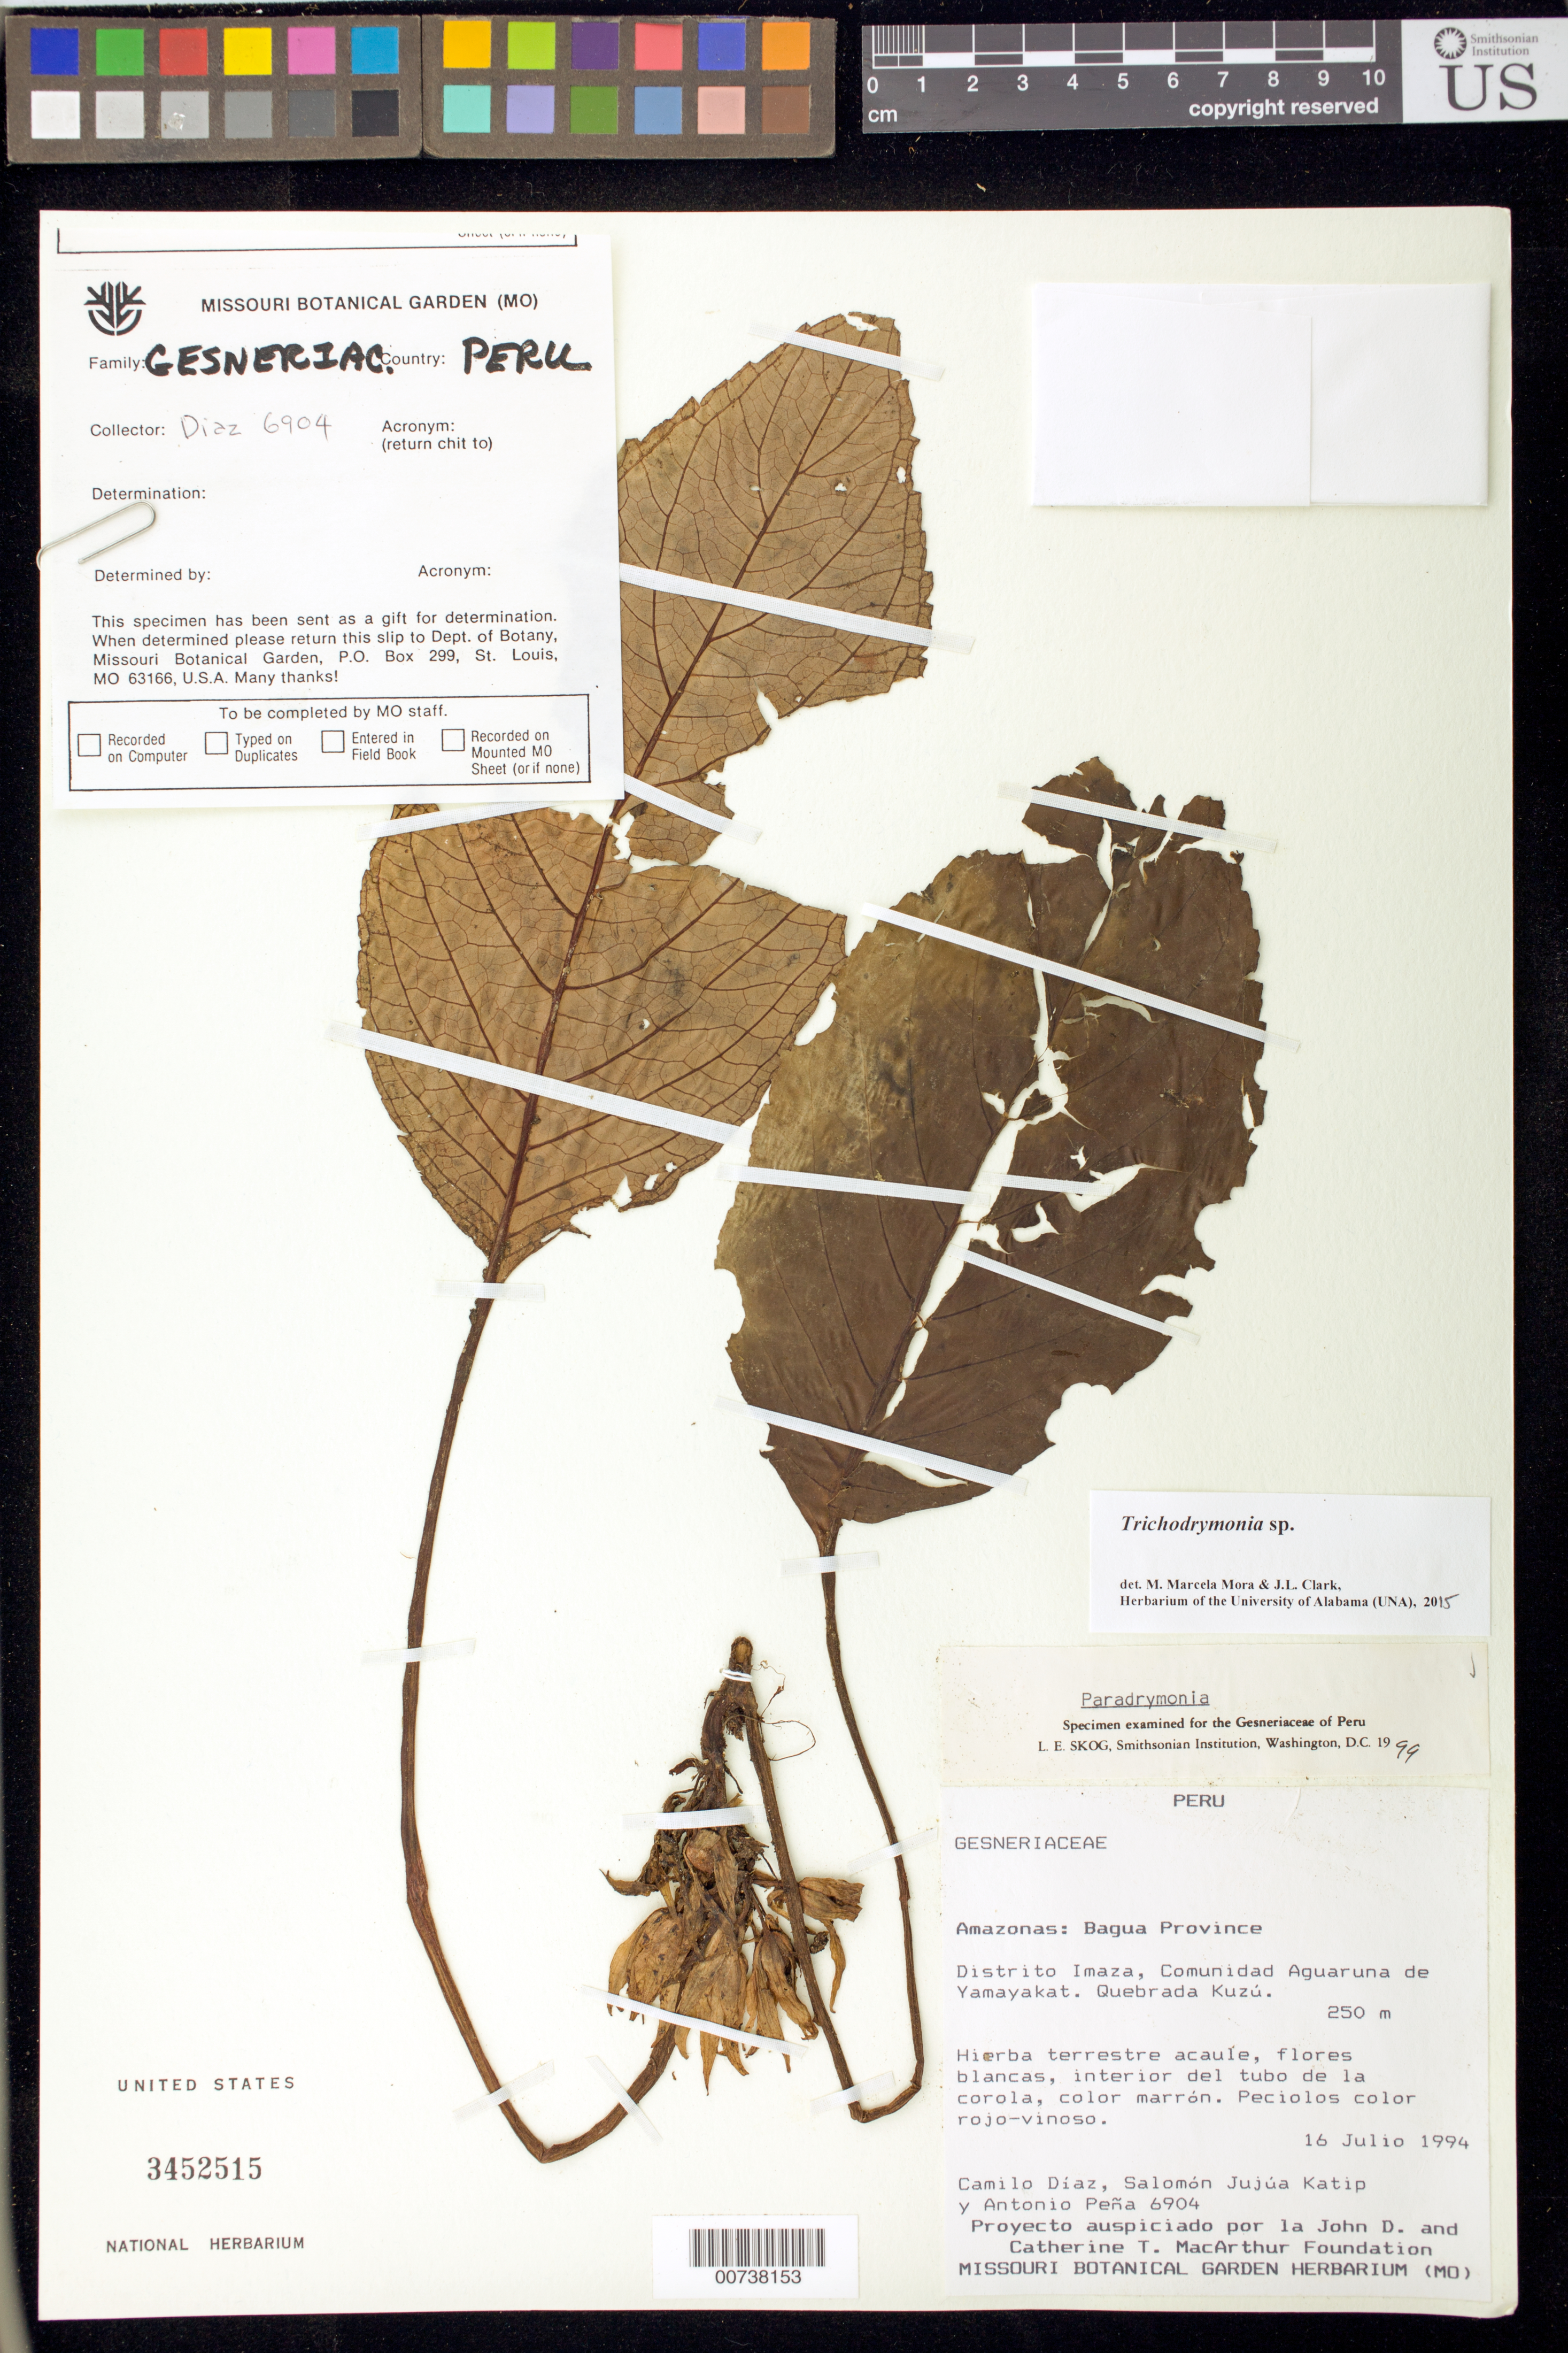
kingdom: Plantae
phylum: Tracheophyta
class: Magnoliopsida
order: Lamiales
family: Gesneriaceae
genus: Trichodrymonia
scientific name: Trichodrymonia sp.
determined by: Mora, M. M.; Clark, J. L.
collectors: C. Díaz S., S. Jujúa Katip & A. Peña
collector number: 6904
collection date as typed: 16 Jul 1994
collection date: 1994-07-16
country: Peru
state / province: Amazonas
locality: Prov. Bagua; Dtto. Imaza, comunidad Aguaruna de Yamayakat; Quebrada Kuzú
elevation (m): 250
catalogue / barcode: US 3452515